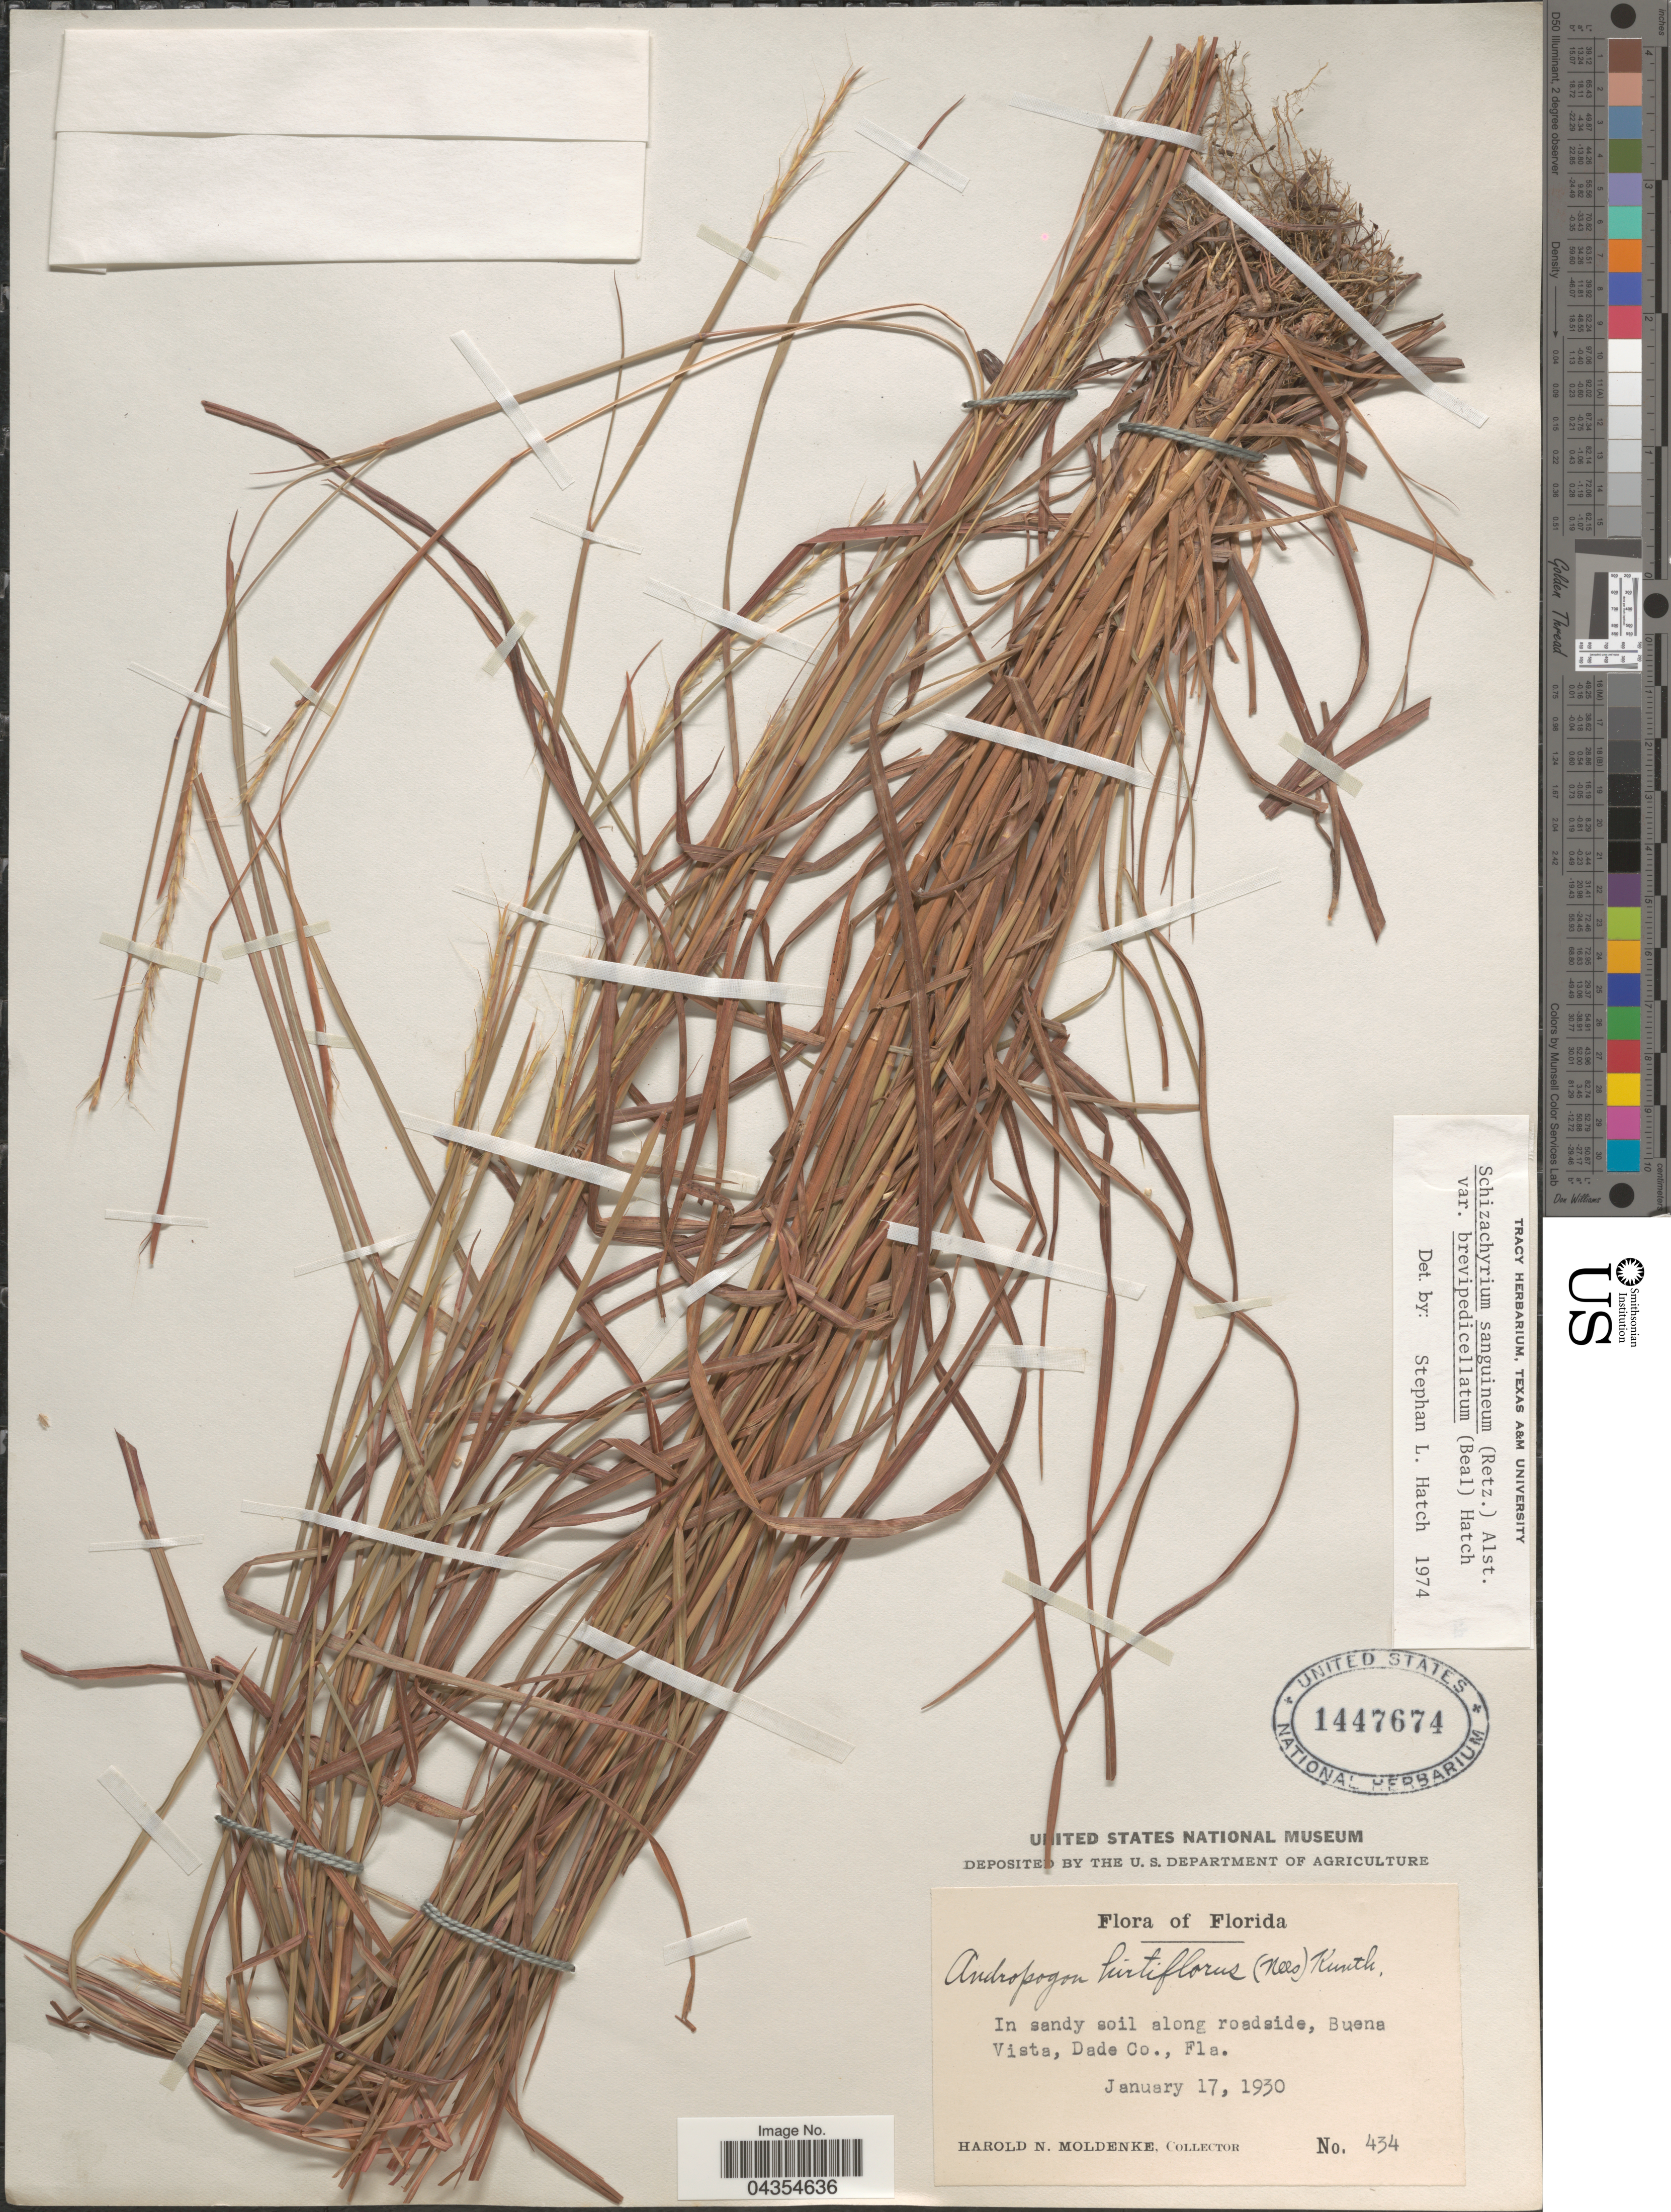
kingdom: Plantae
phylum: Tracheophyta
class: Liliopsida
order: Poales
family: Poaceae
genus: Schizachyrium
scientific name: Schizachyrium sanguineum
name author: (Retz.) Alston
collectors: H. N. Moldenke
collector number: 434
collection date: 1930-01-17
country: United States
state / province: Florida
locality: In sandy soil along roadside, Buena Vista, Dade Co.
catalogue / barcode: US 1447674